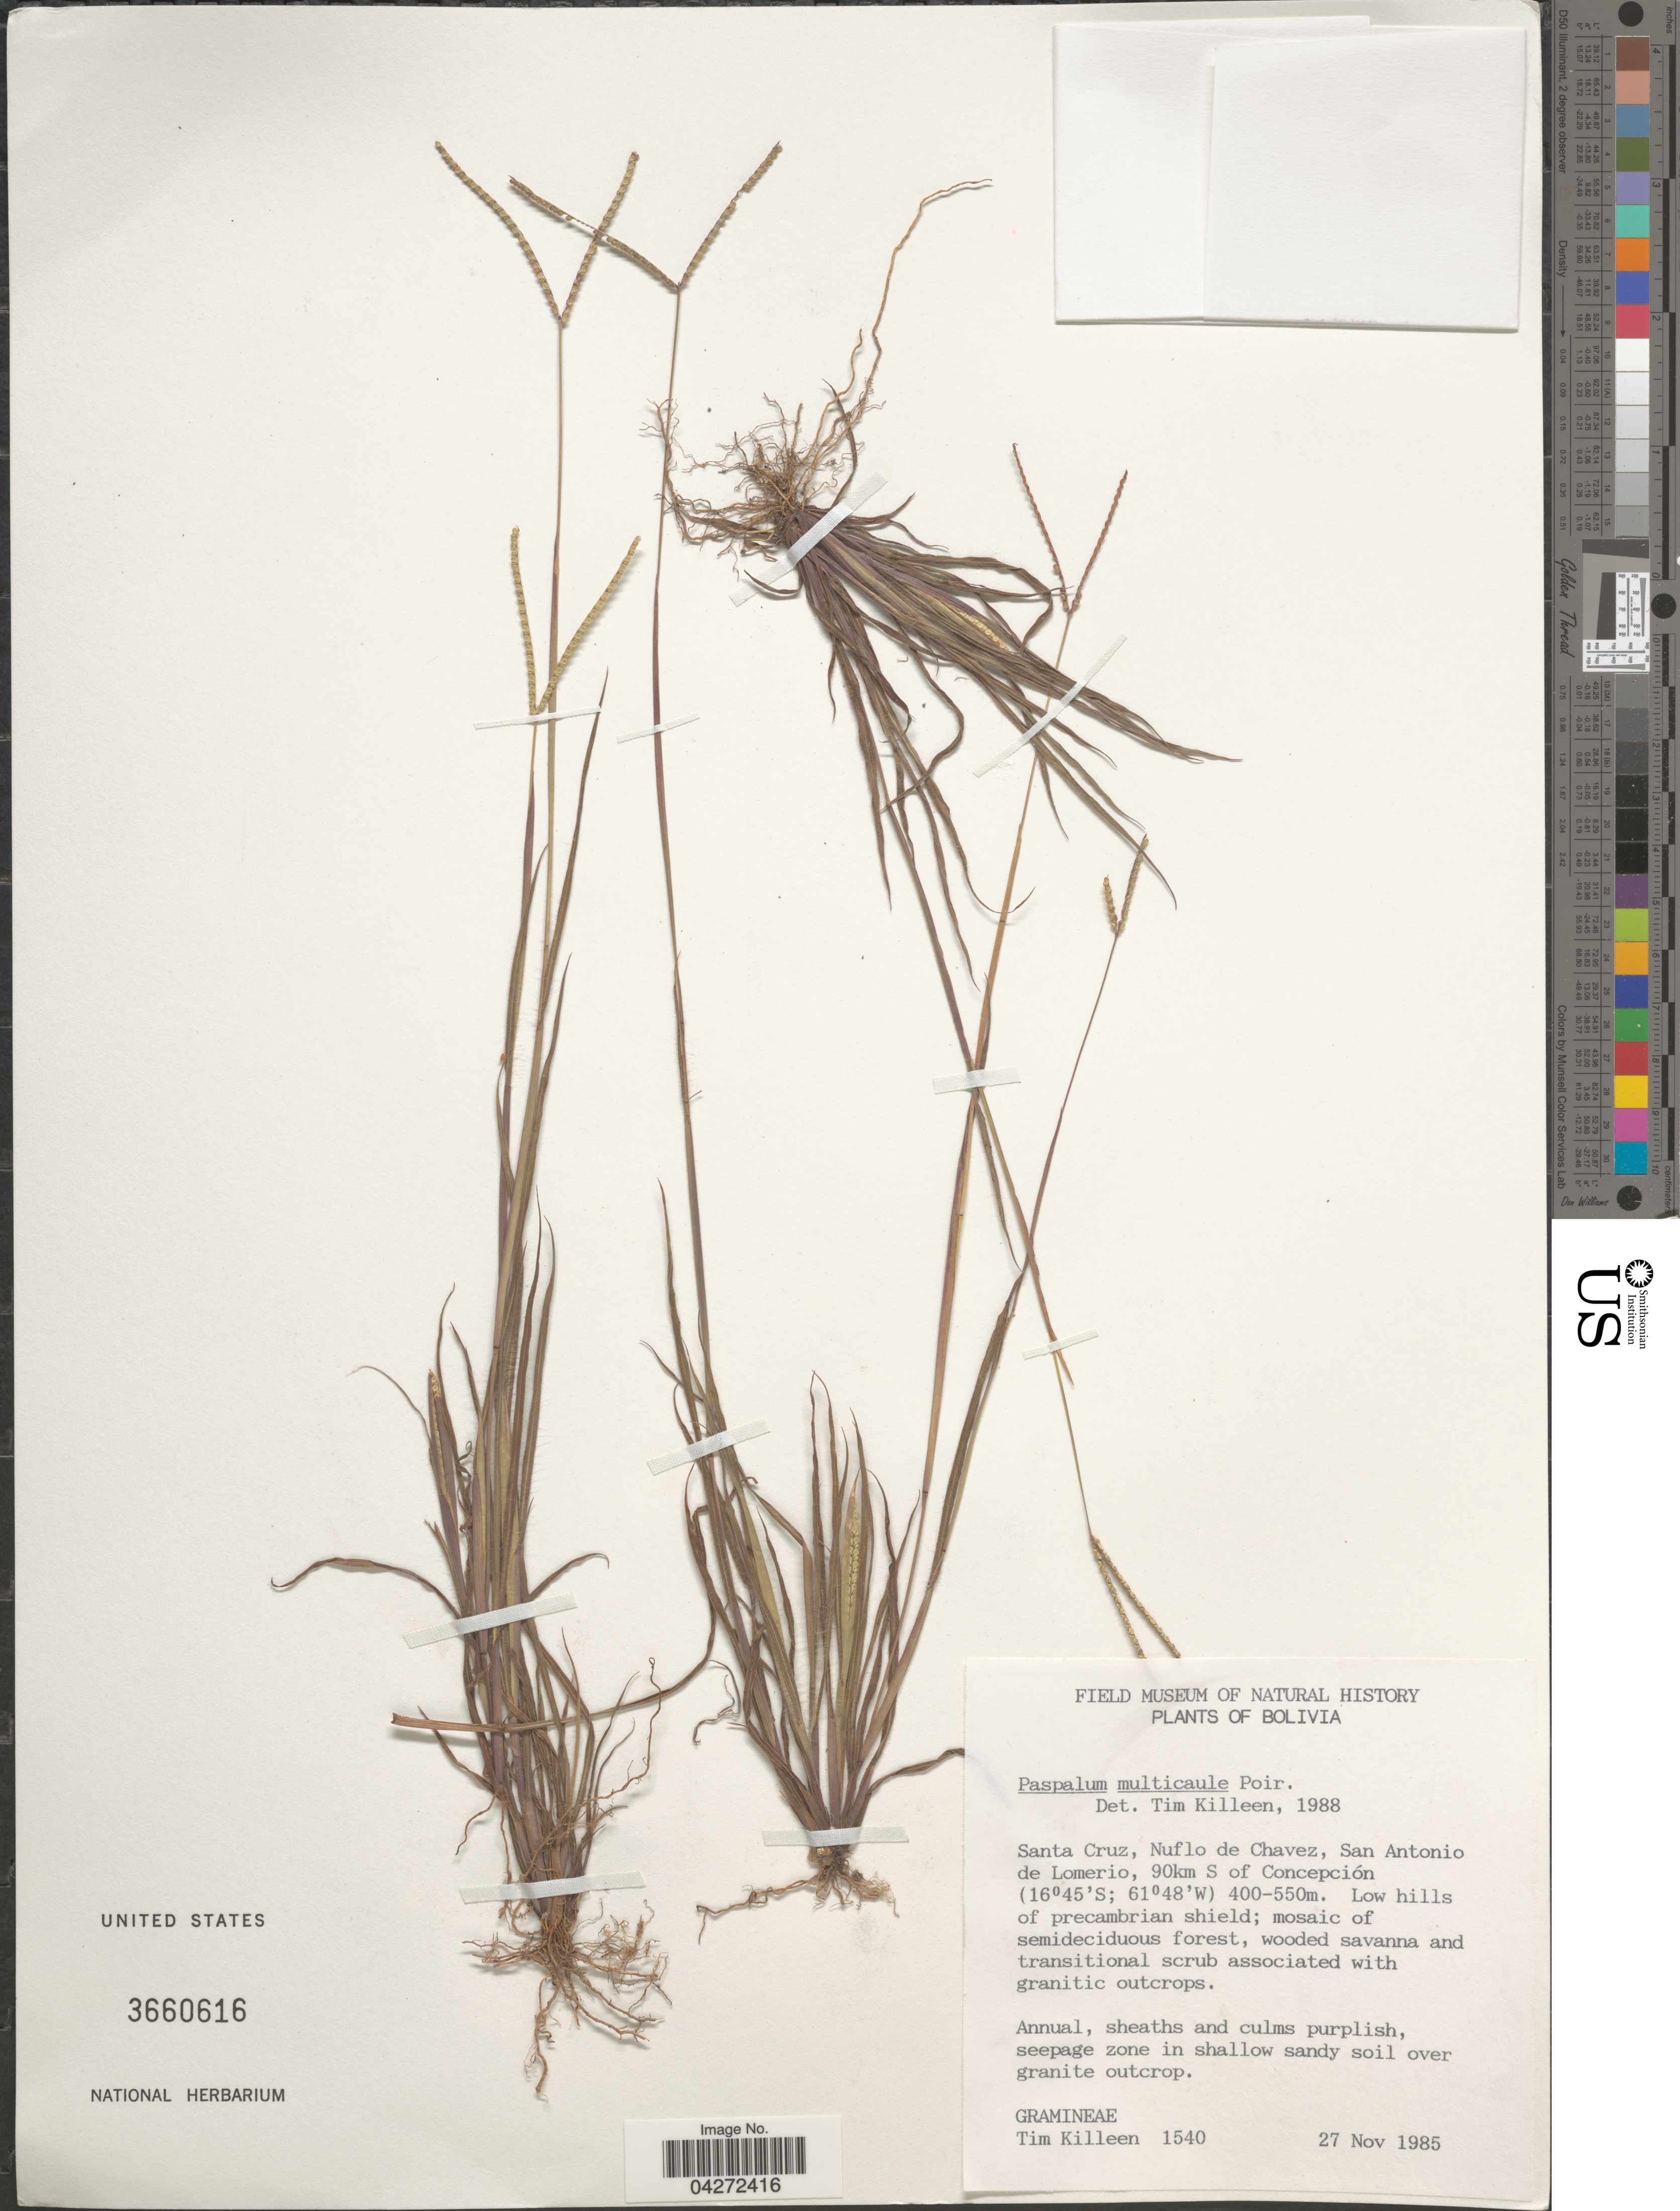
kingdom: Plantae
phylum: Tracheophyta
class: Liliopsida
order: Poales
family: Poaceae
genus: Paspalum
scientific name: Paspalum multicaule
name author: Poir.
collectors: T. J. Killeen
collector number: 1540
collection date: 1985-11-27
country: Bolivia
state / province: Santa Cruz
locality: Nuflo de Chavez, San Antonio de Lomerio, 90km S of Concepción.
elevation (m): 400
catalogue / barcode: US 3660616